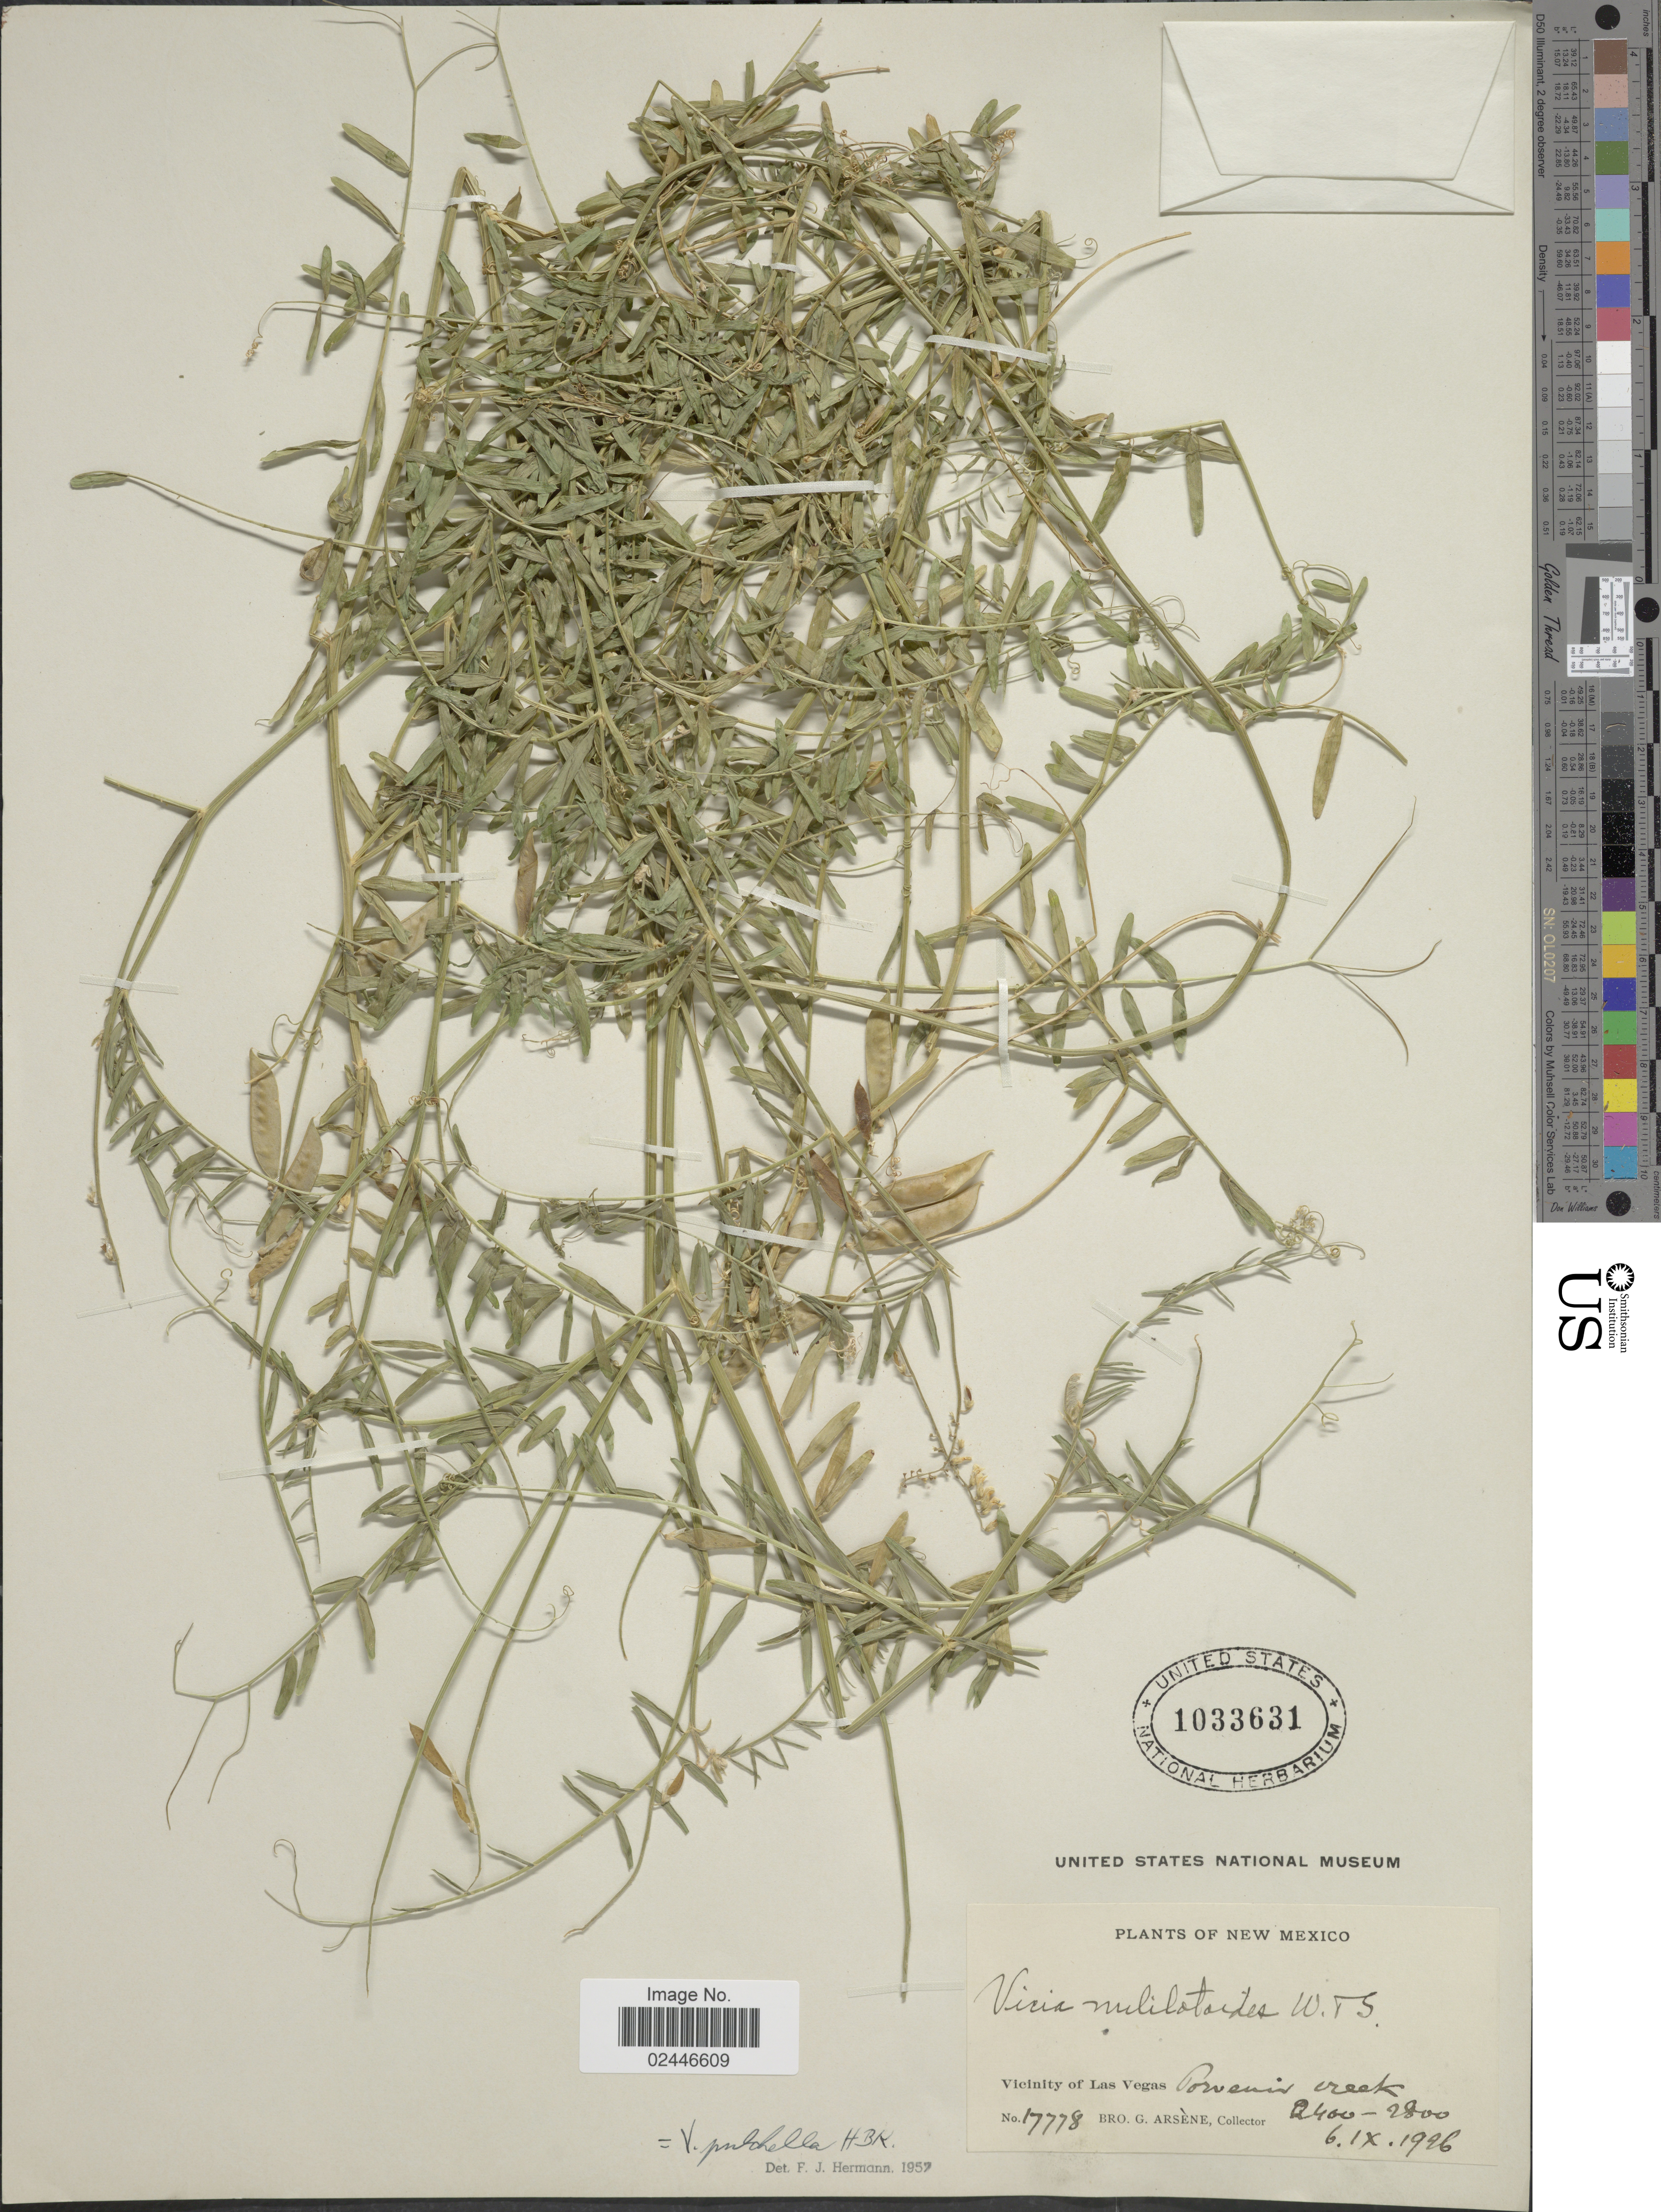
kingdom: Plantae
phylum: Tracheophyta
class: Magnoliopsida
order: Fabales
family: Fabaceae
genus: Vicia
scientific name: Vicia pulchella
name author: Kunth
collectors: Bro. G. Arsène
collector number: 17778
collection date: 1926-09-06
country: United States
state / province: New Mexico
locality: Vicinity of Las Vegas, Porvenir Creek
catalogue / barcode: US 1033631